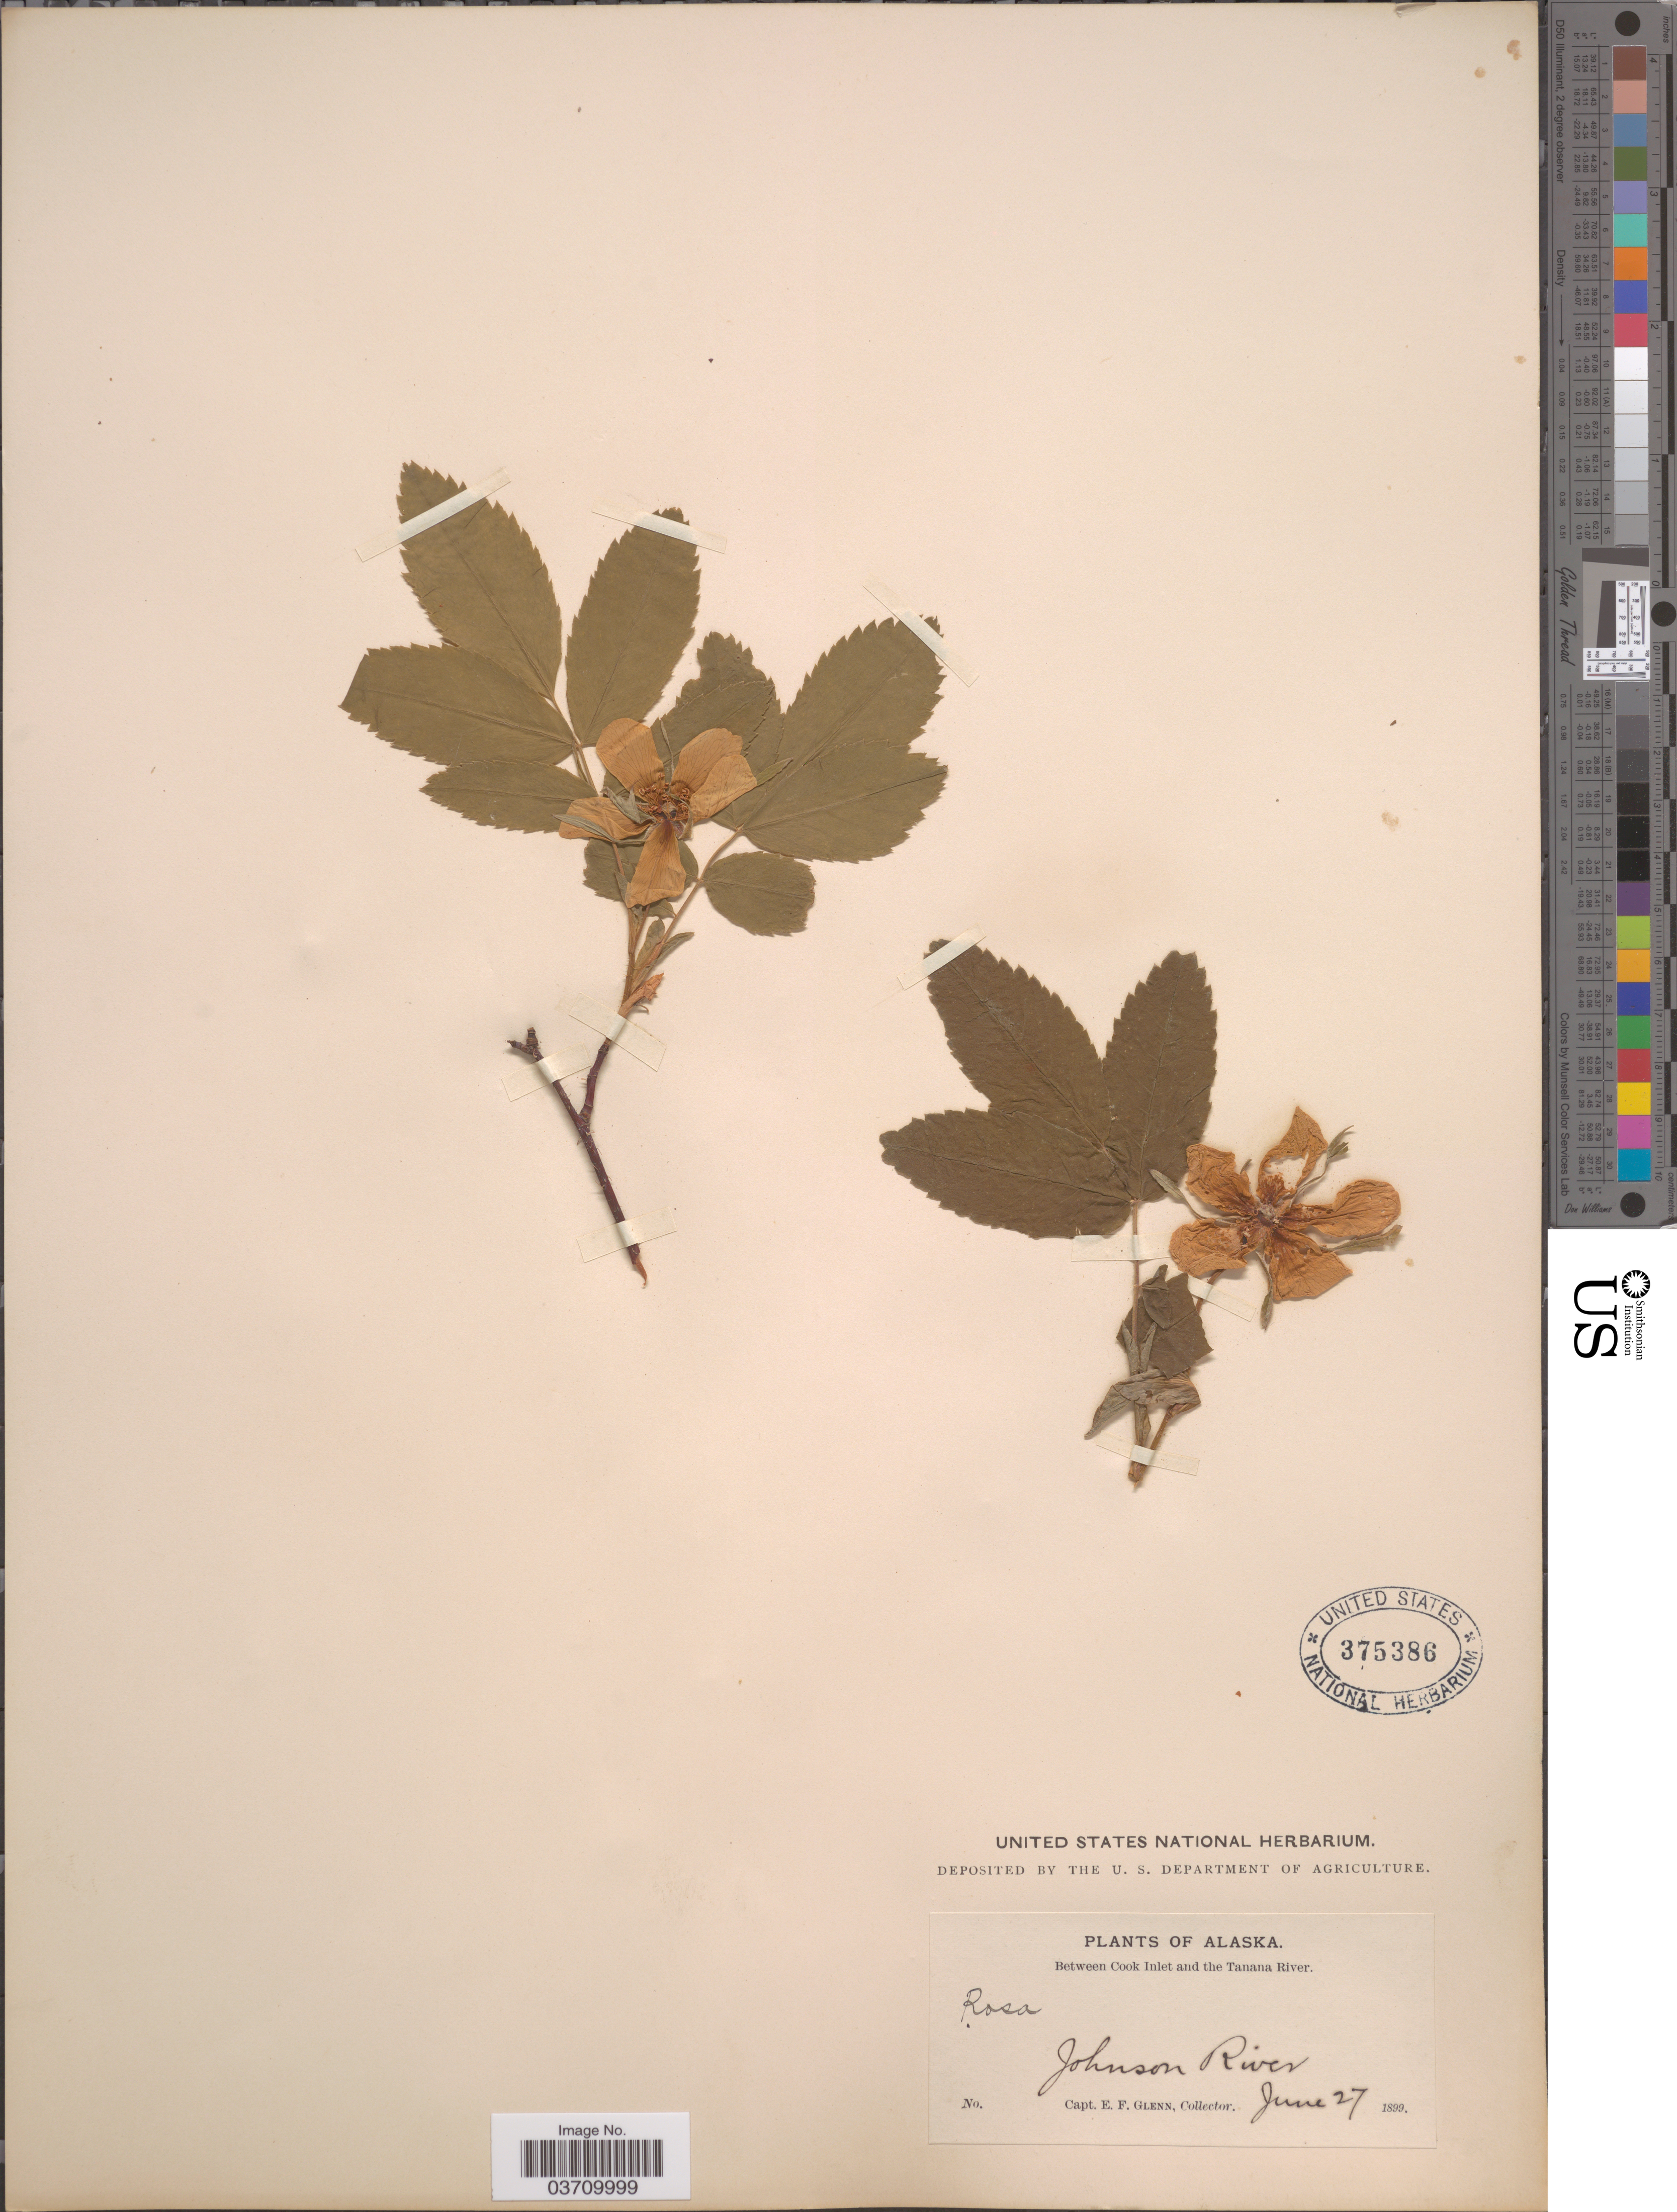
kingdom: Plantae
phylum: Tracheophyta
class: Magnoliopsida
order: Rosales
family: Rosaceae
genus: Rosa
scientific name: Rosa acicularis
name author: Lindl.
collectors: E. Glenn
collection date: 1899-06-27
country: United States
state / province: Alaska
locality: Between Cook Inlet and the Tanana River. Johnson River.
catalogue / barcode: US 375386